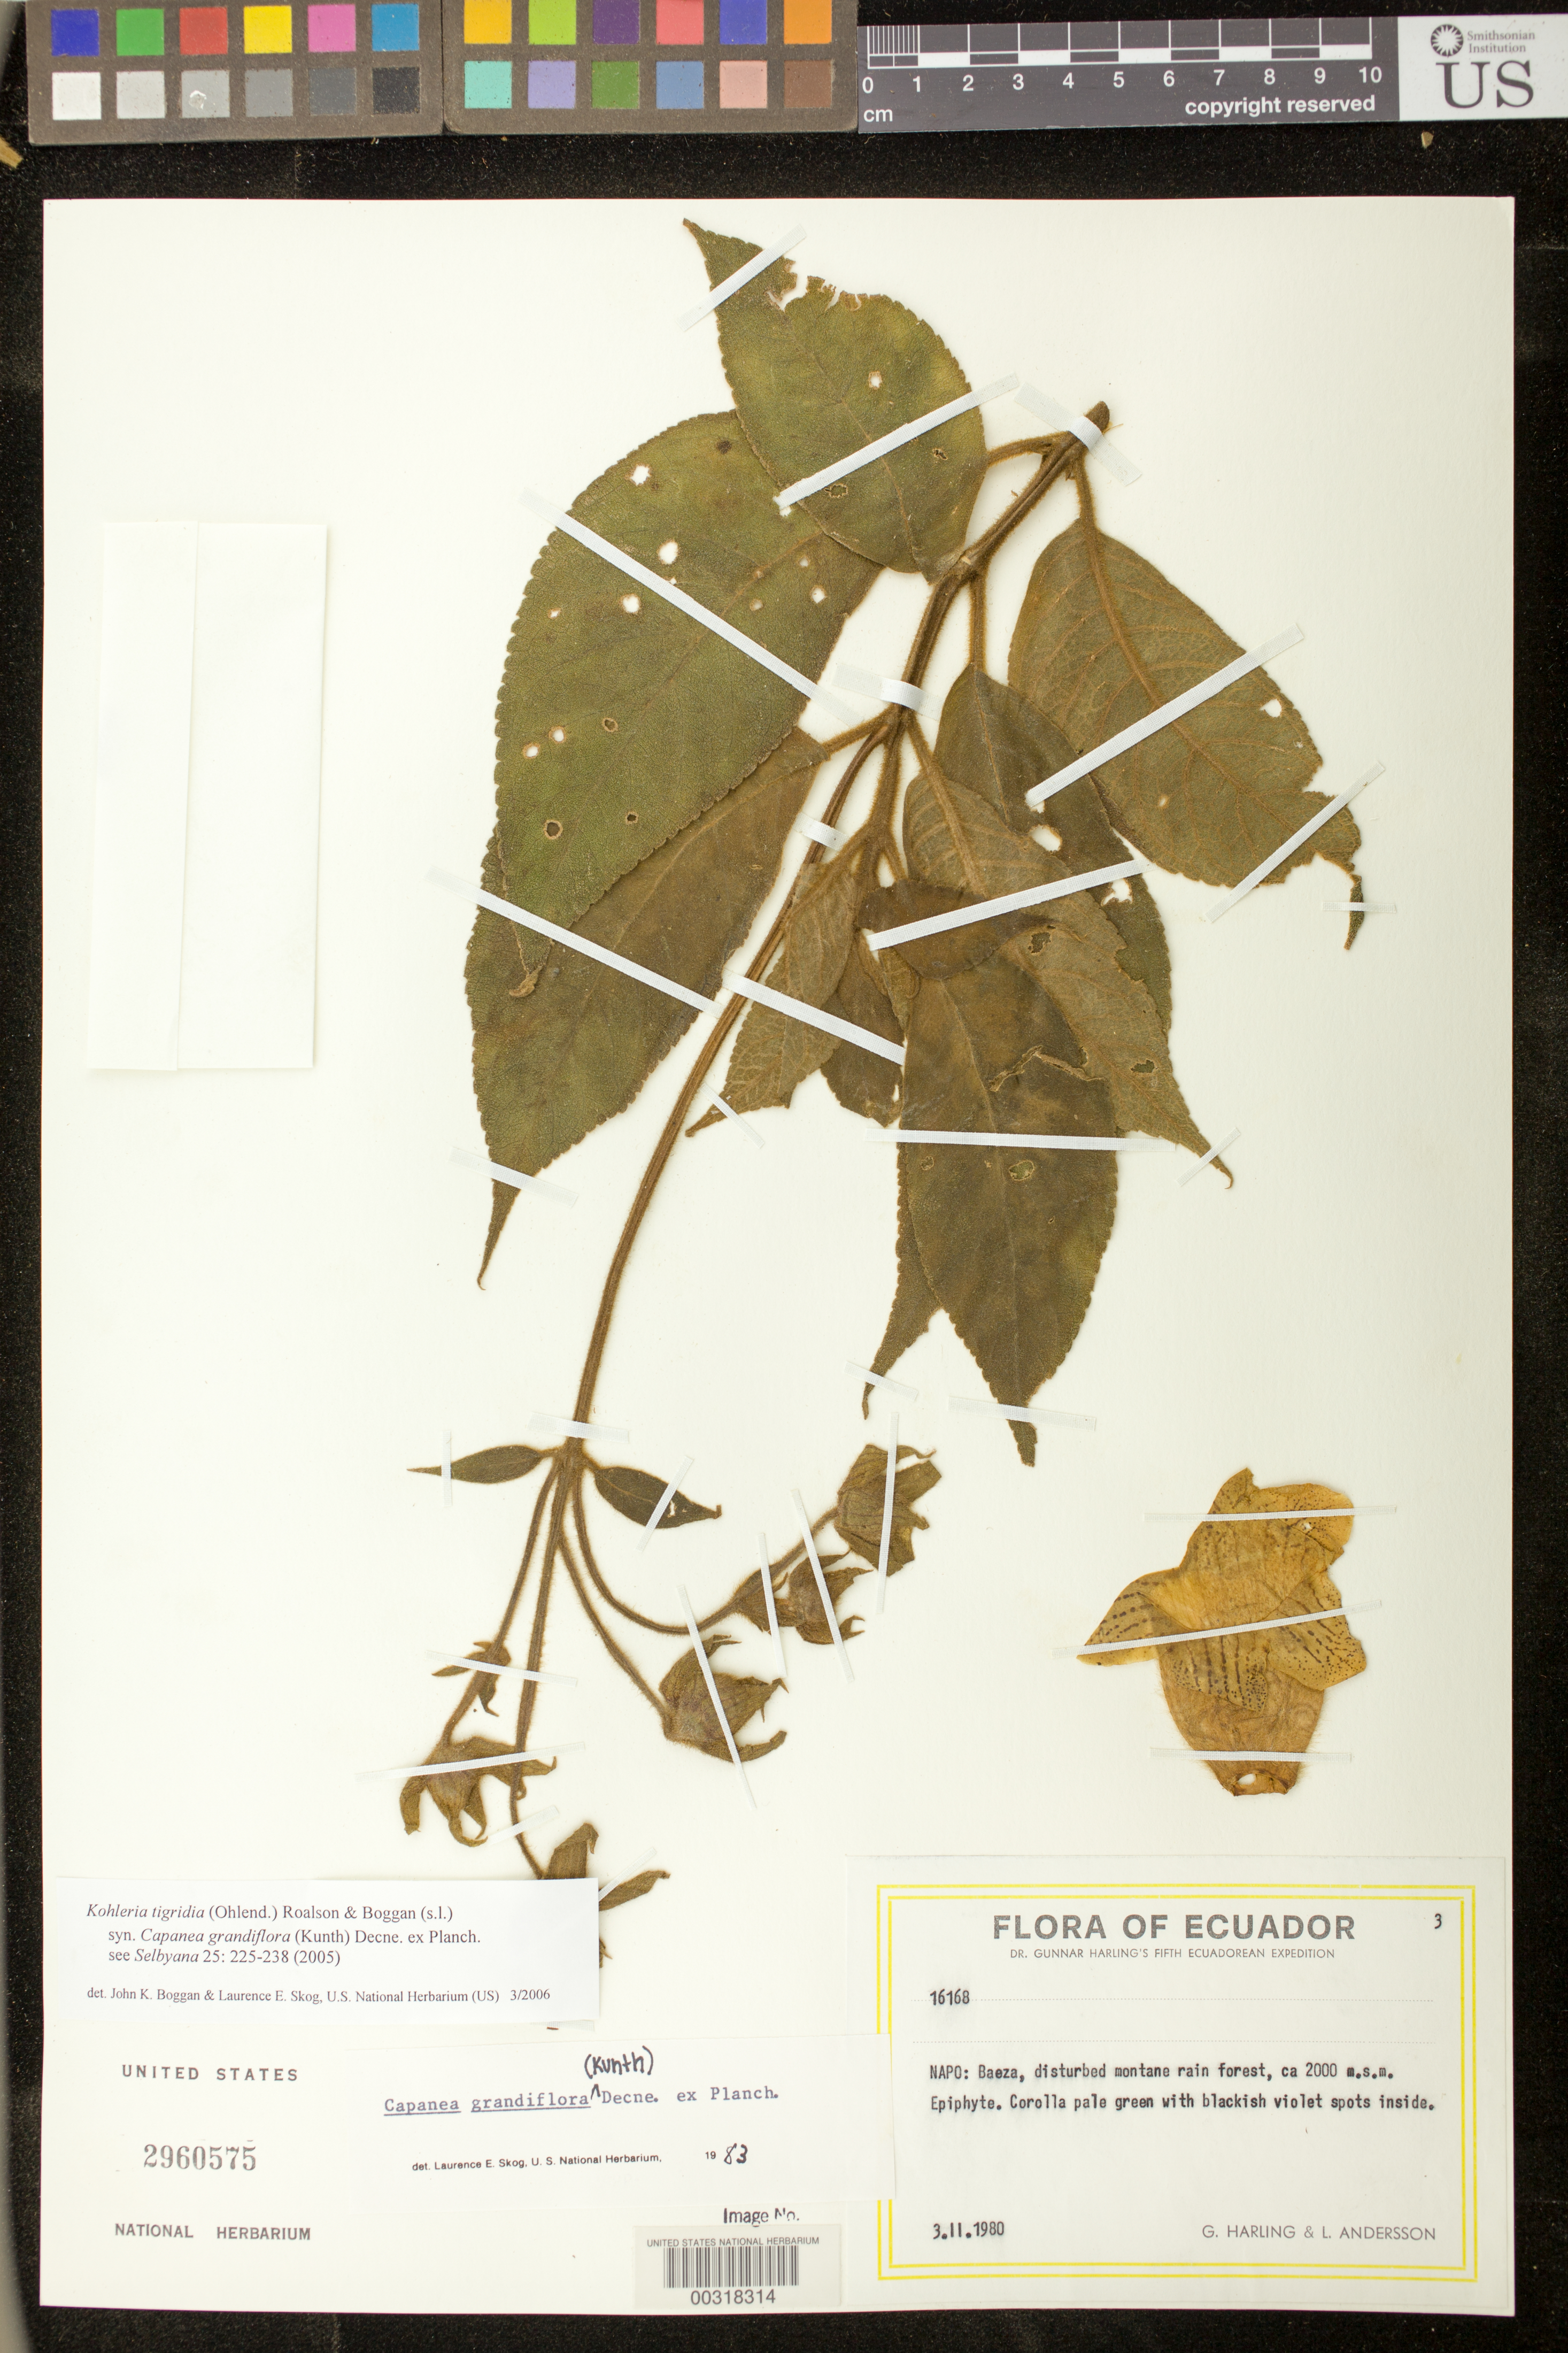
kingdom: Plantae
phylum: Tracheophyta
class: Magnoliopsida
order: Lamiales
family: Gesneriaceae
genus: Kohleria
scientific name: Kohleria tigridia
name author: (Ohlend.) Roalson & Boggan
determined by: Boggan, J. K.; Skog, L. E.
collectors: G. Harling & L. Andersson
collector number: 16168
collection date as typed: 03 Feb 1980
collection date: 1980-02-03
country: Ecuador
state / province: Napo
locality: Baeza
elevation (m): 2000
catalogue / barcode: US 2960575